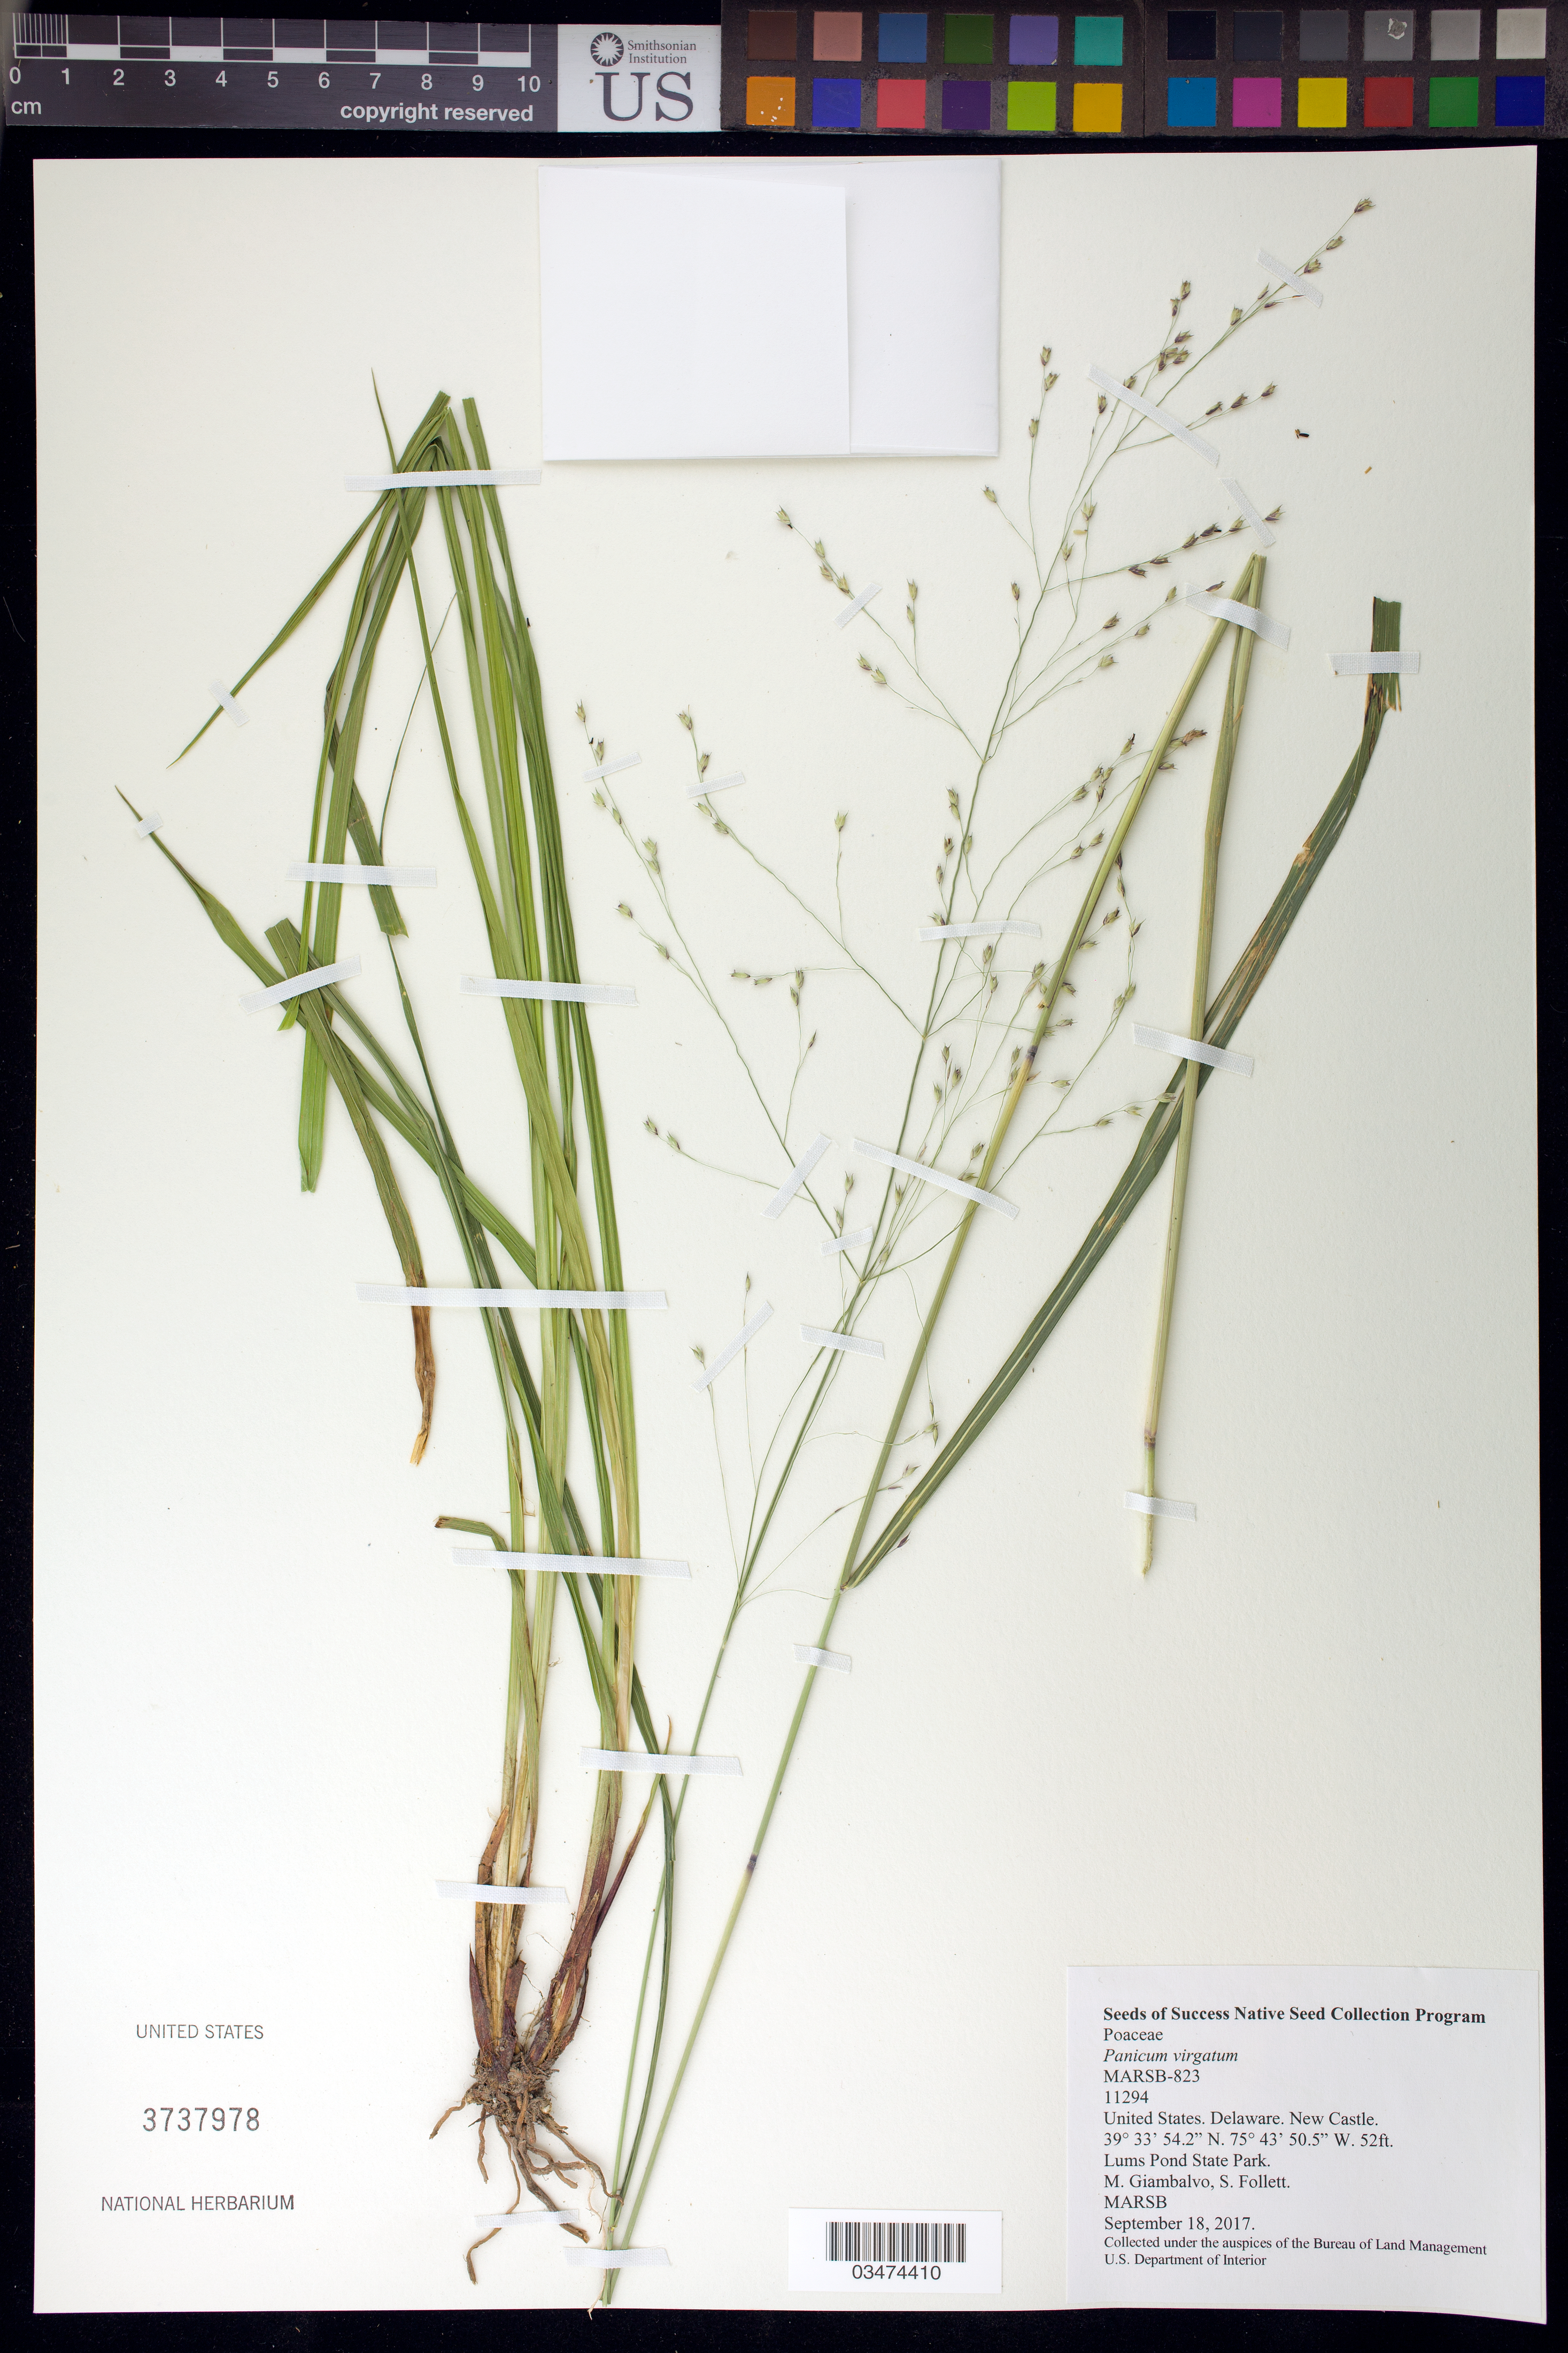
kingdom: Plantae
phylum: Tracheophyta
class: Liliopsida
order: Poales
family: Poaceae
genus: Panicum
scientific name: Panicum virgatum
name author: L.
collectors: M. Giambalvo & S. Follett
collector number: MARSB-823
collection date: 2017-09-18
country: United States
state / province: Delaware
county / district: New Castle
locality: Lum's Pond SP, Little Jersey Trail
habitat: Early succession/Powerline Cut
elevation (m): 16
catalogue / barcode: US 3737978